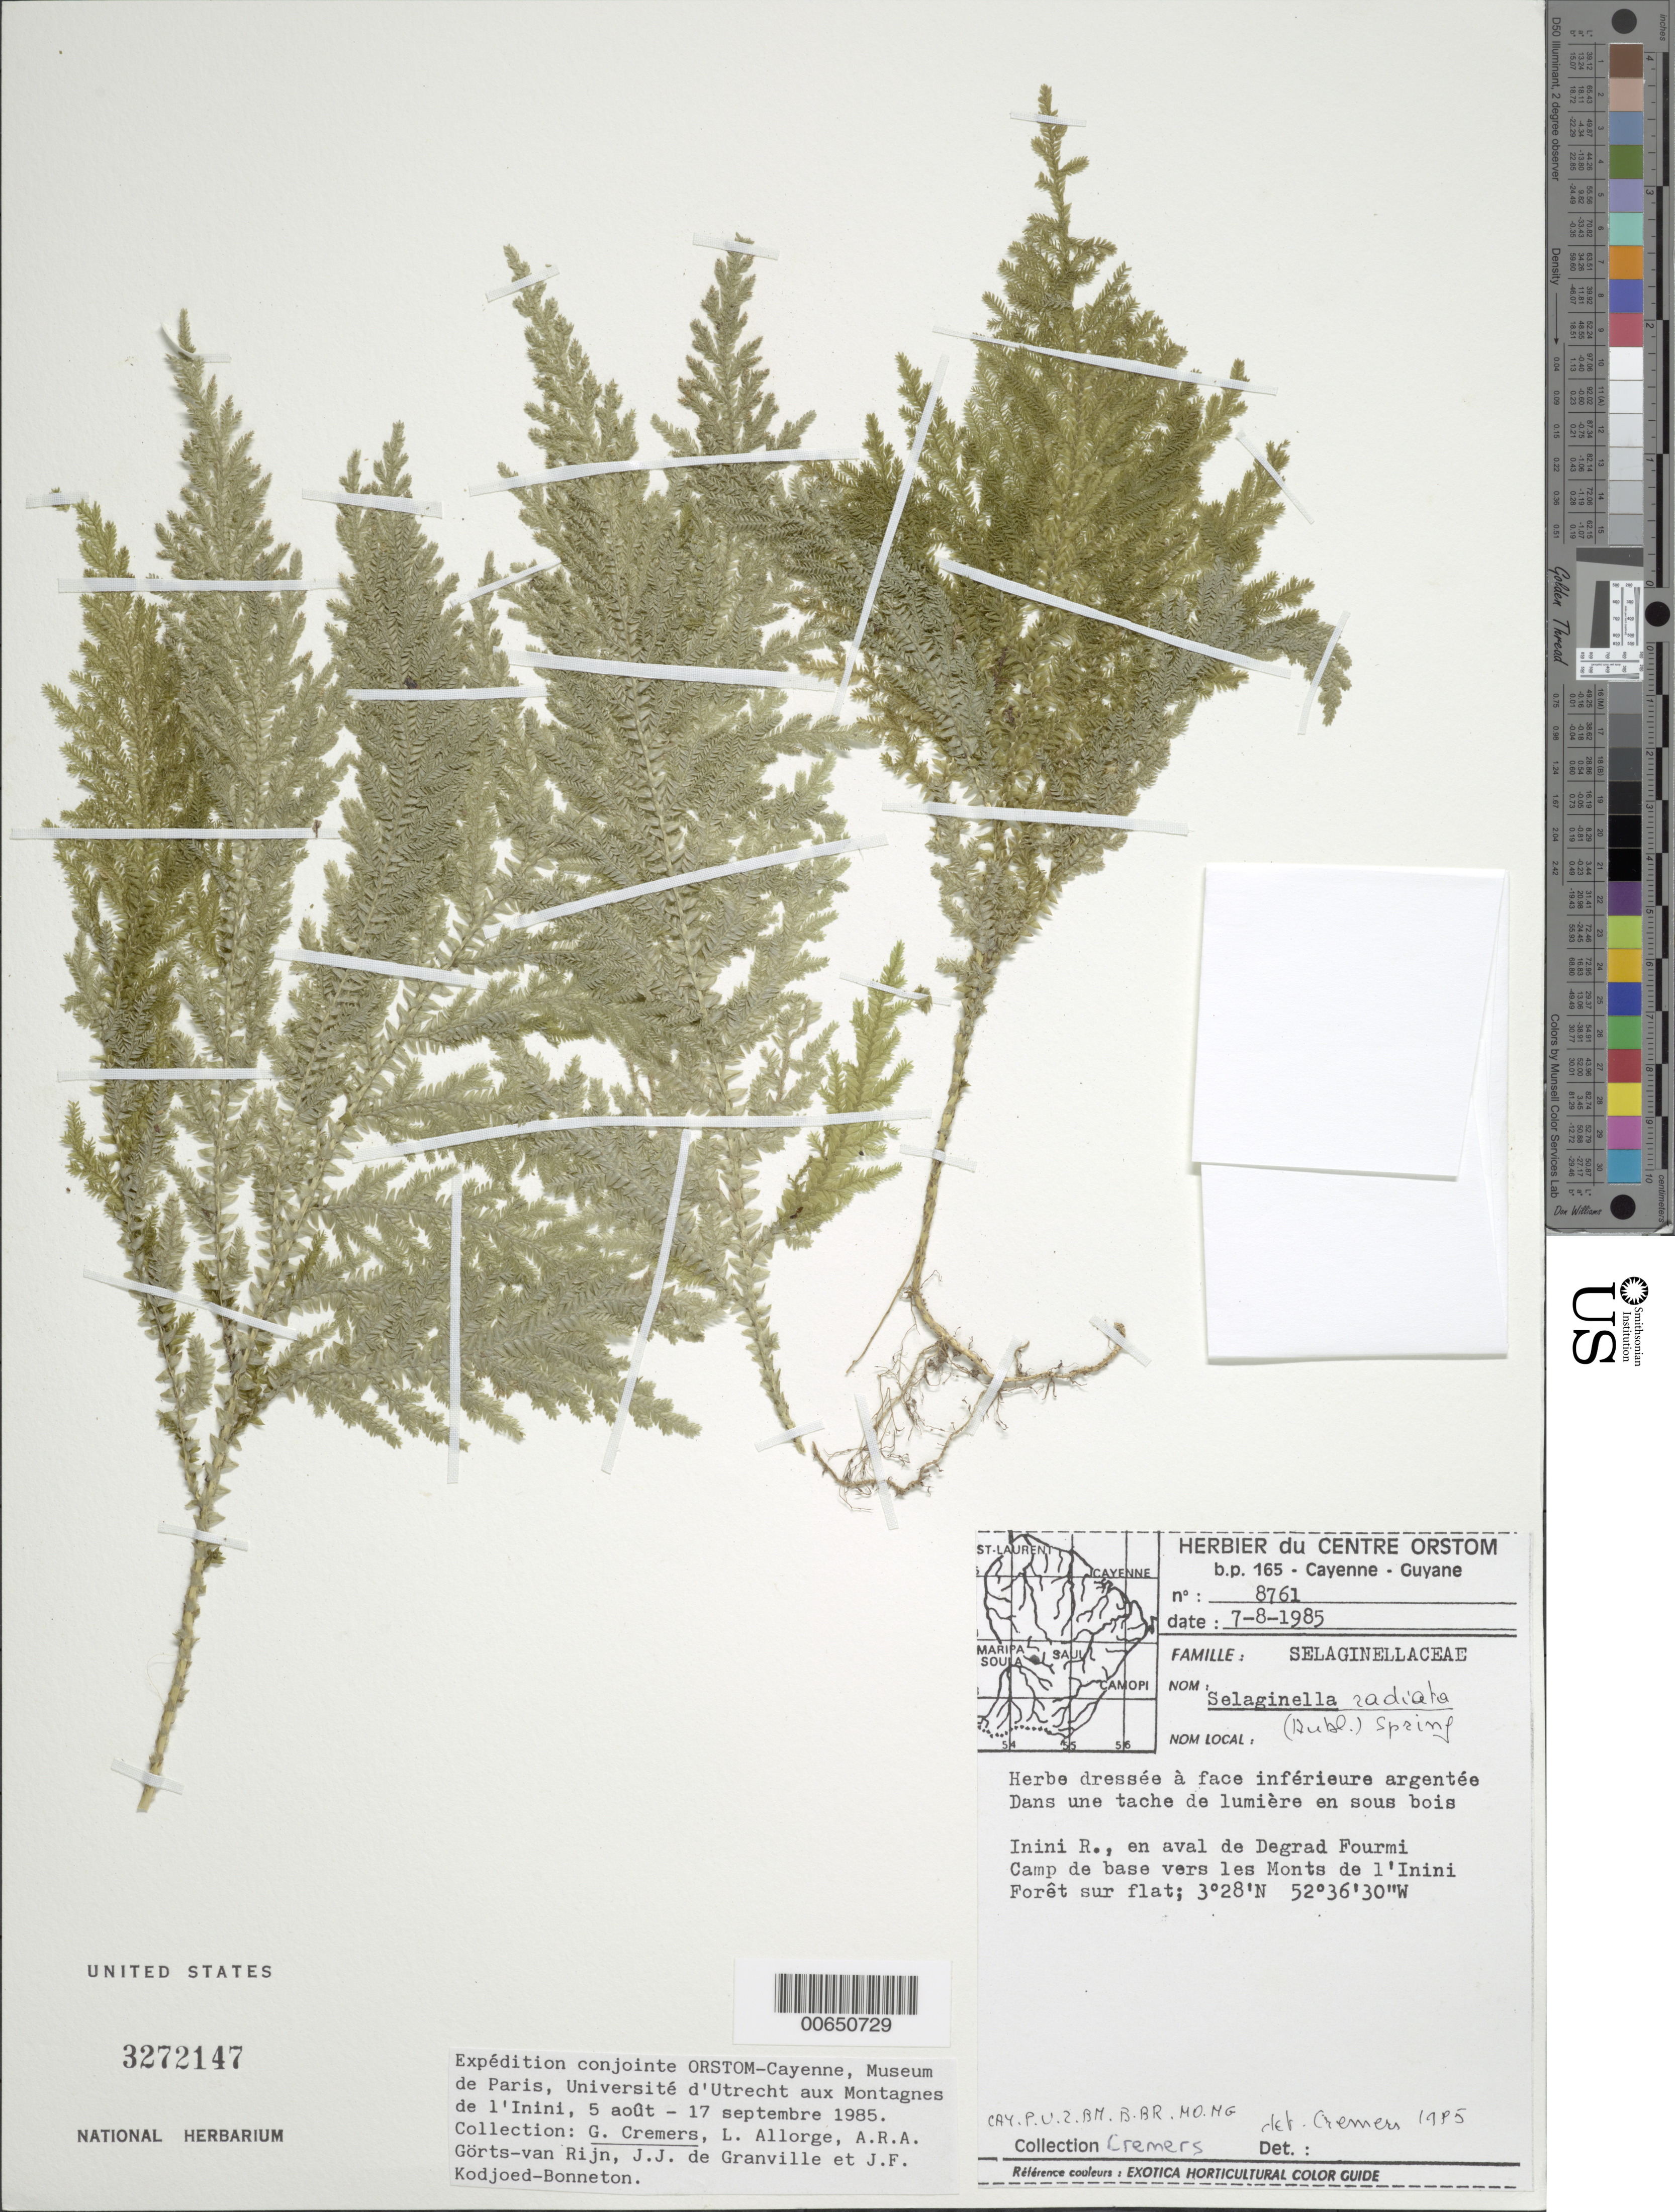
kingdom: Plantae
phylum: Tracheophyta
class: Lycopodiopsida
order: Selaginellales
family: Selaginellaceae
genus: Selaginella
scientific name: Selaginella radiata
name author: (Aubl.) Spring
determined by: Cremers, Georges A.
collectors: G. Cremers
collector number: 8761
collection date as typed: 7-Aug-85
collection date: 1985-08-07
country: French Guiana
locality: Inini R., downstream from Degrad Fourmi base of Monts de l'Inini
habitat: Tache de lumiere en sous bois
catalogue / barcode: US 3272147